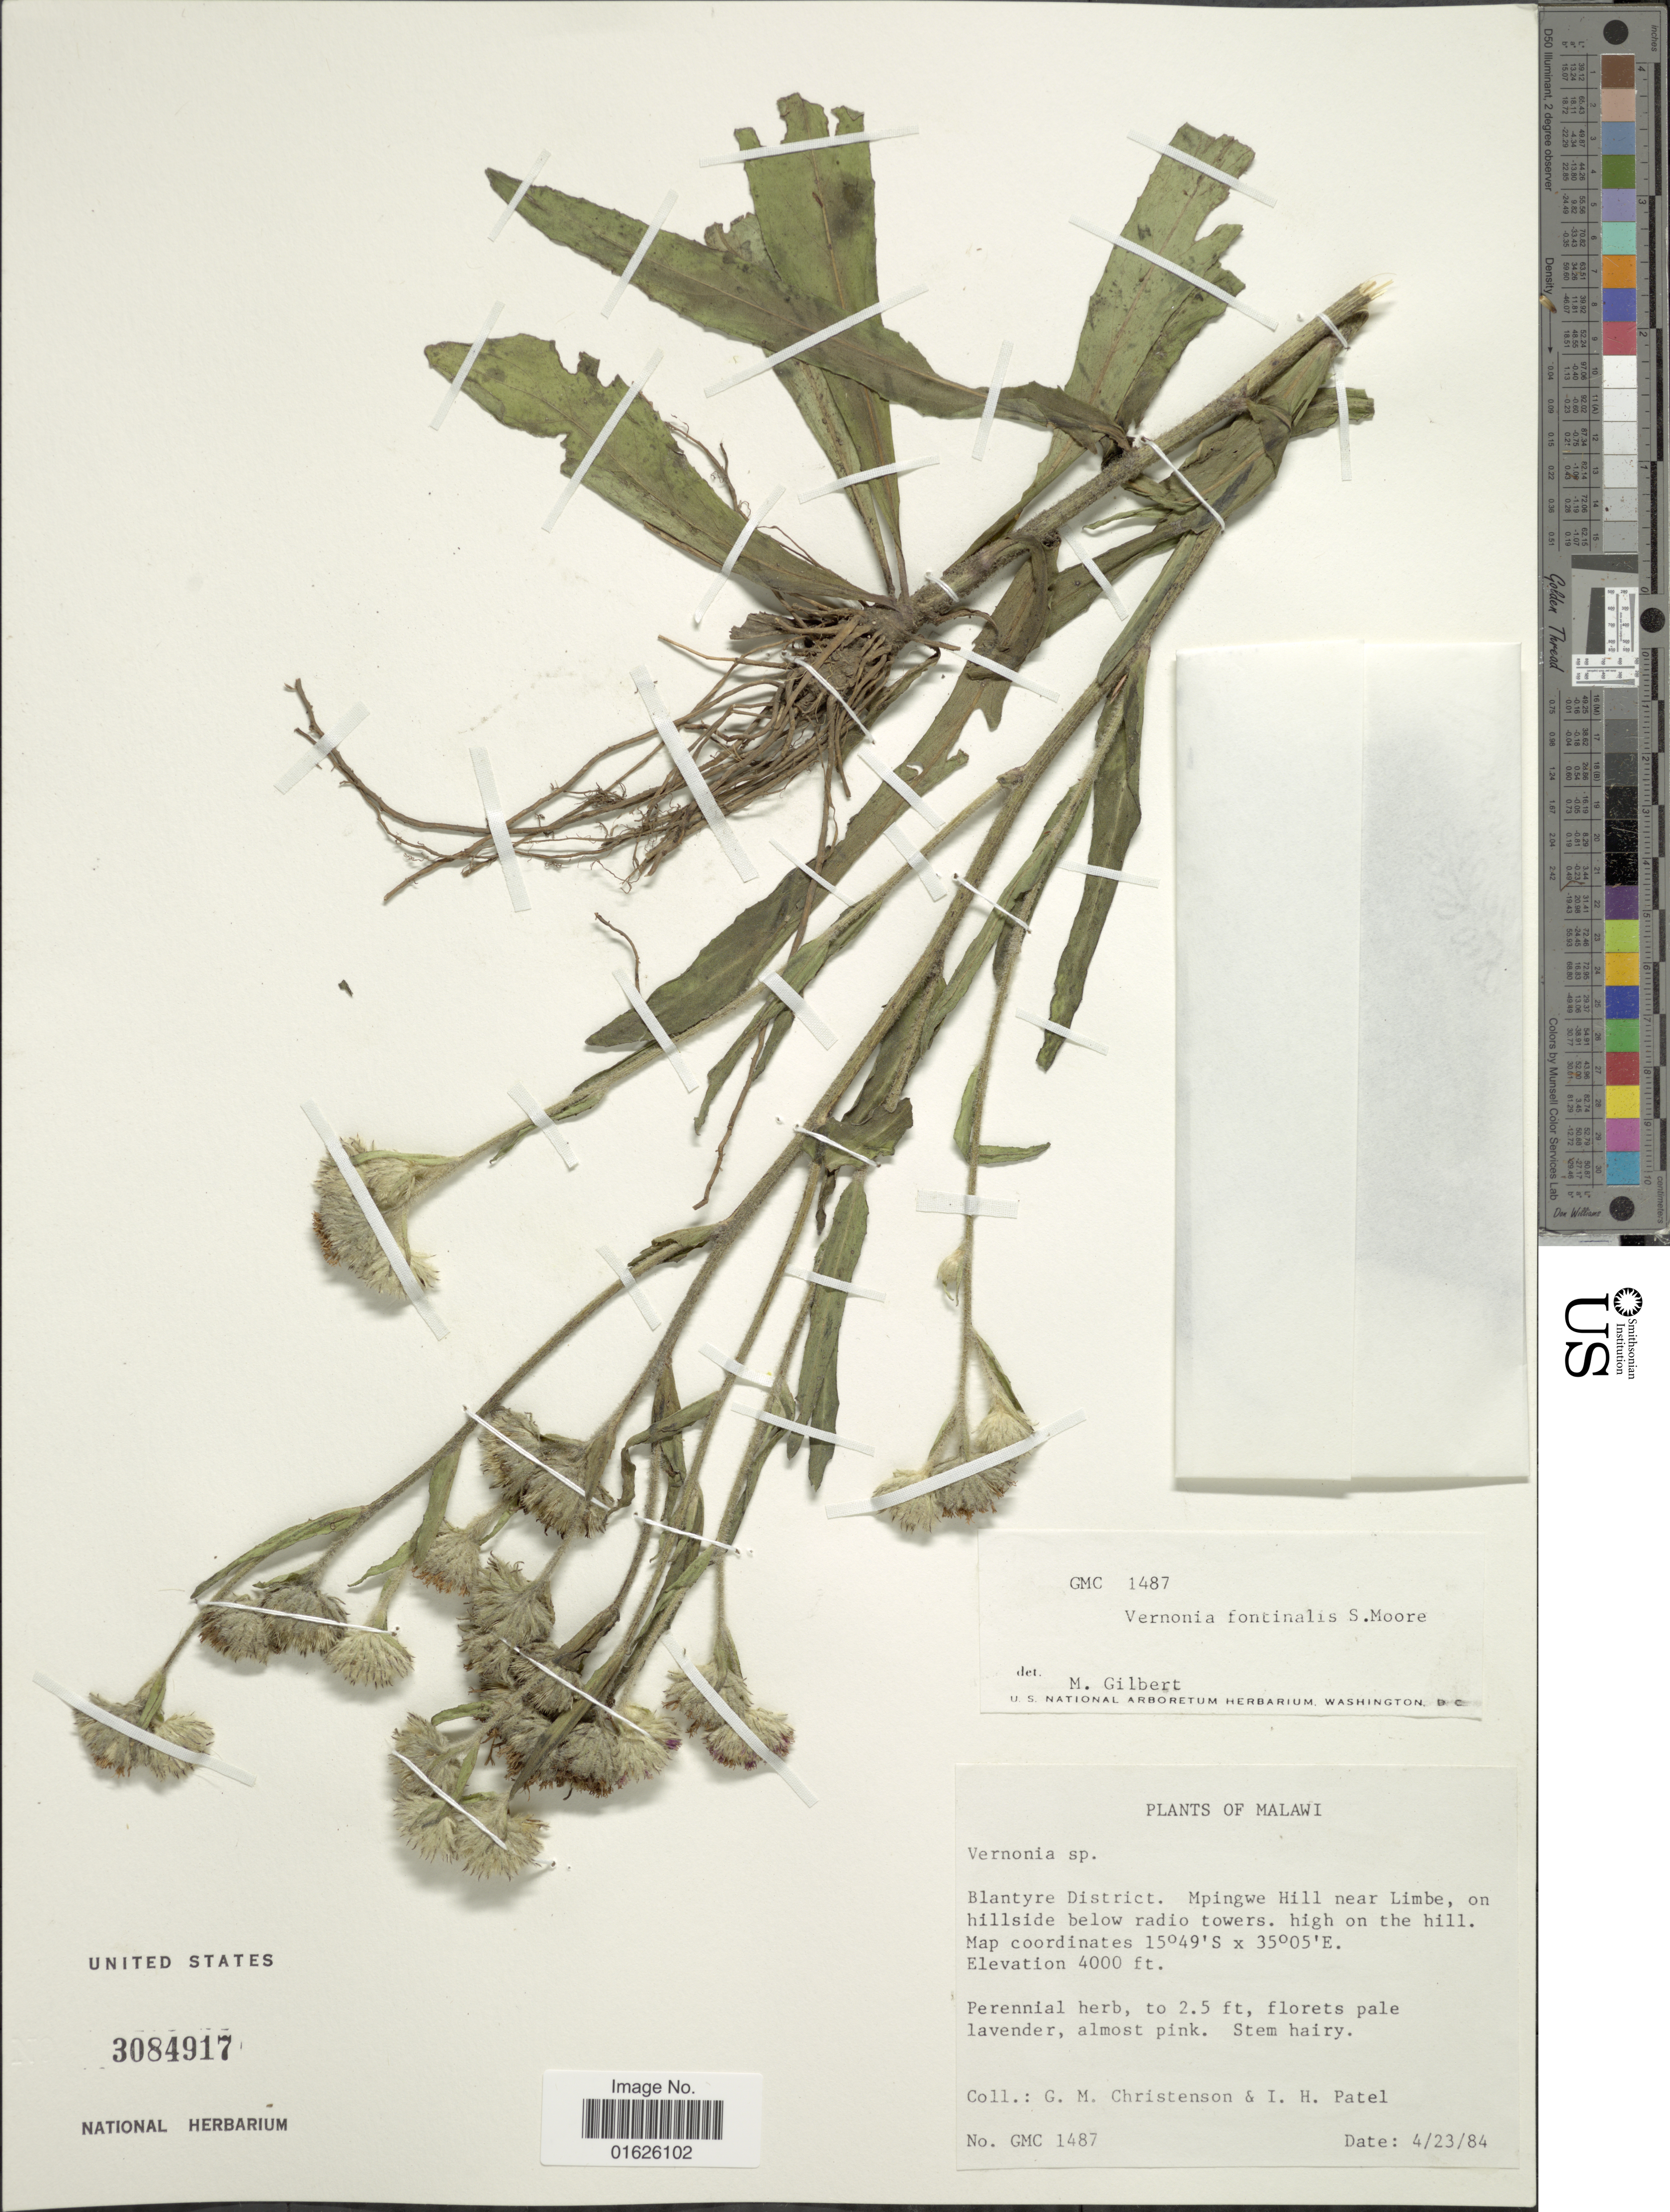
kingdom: Plantae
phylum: Tracheophyta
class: Magnoliopsida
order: Asterales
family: Asteraceae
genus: Vernoniastrum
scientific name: Vernoniastrum ugandense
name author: (S. Moore) H. Rob.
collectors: G. Christenson & I. Patel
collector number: GMC 1487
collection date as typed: Transcribed d/m/y: 23/4/84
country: Malawi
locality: Blantyre District, Mpinge Hill near Limbe, on Hillside below Radio towers.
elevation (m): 1219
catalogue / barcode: US 3084917